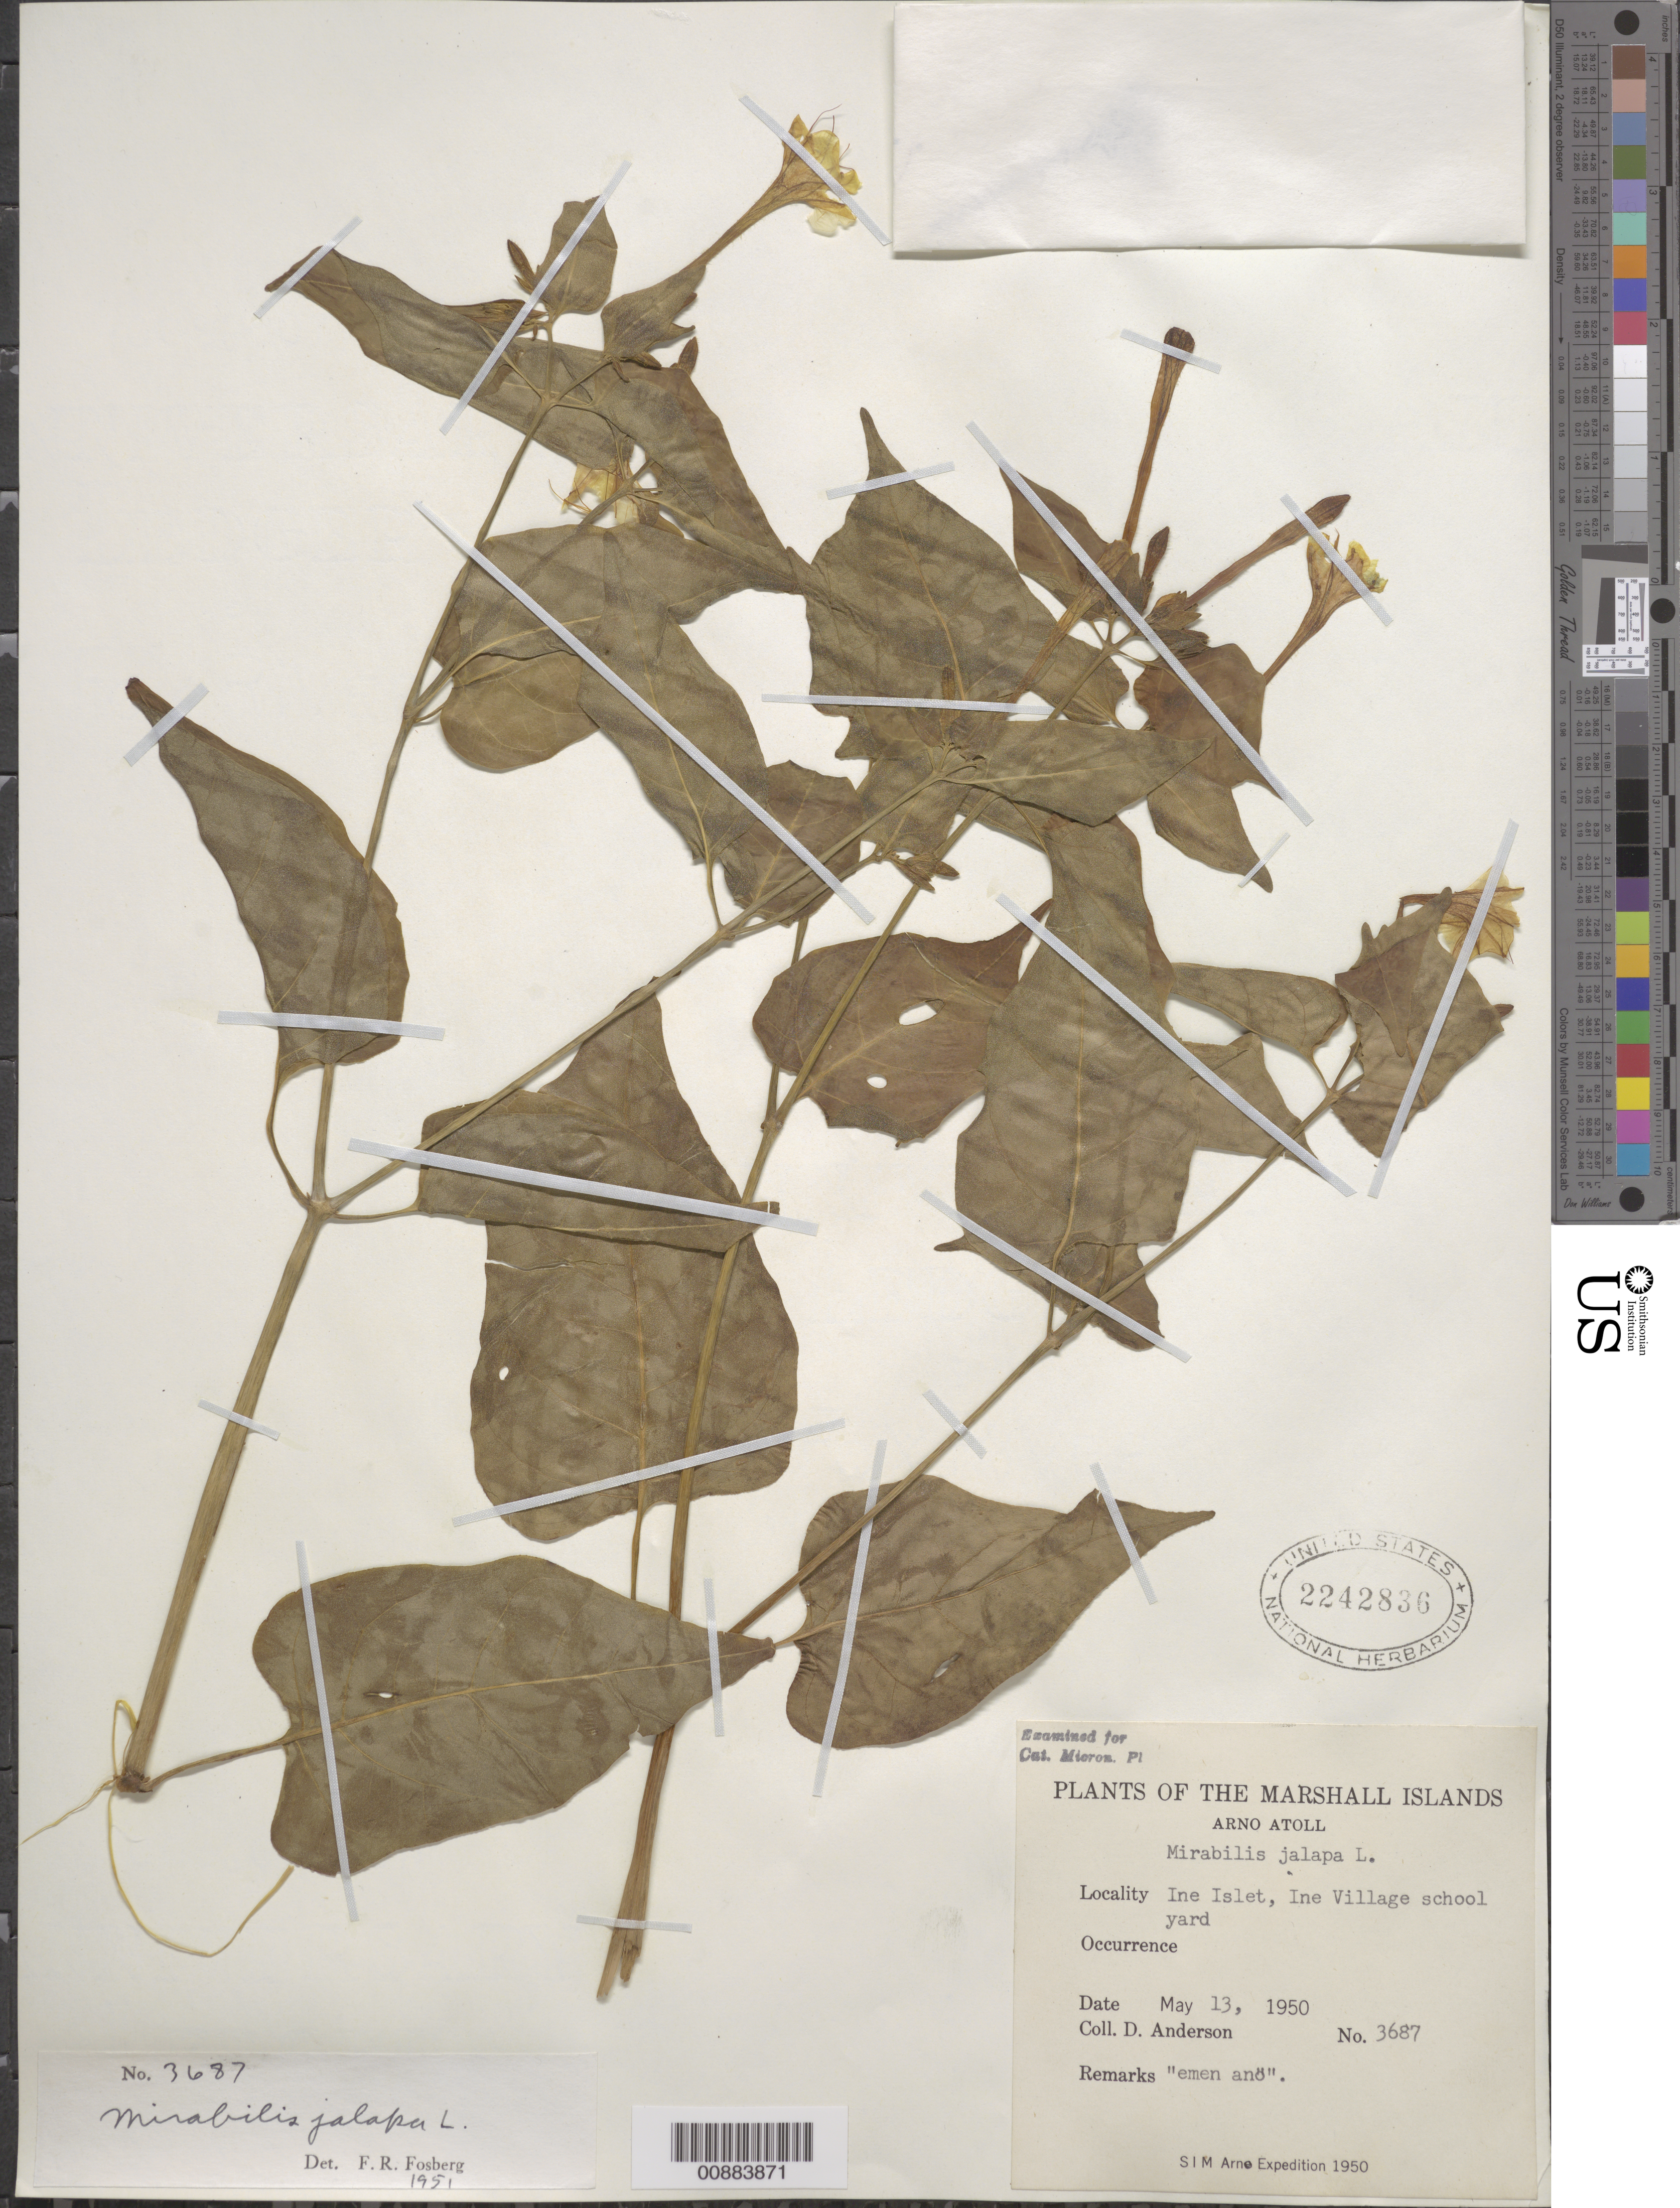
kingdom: Plantae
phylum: Tracheophyta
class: Magnoliopsida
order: Caryophyllales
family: Nyctaginaceae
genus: Mirabilis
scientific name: Mirabilis jalapa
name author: L.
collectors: D. Anderson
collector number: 3687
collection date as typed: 13 May 1950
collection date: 1950-05-13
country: Marshall Islands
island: Arno Atoll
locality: Ine Islet, Ine Village school yard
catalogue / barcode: US 2242836